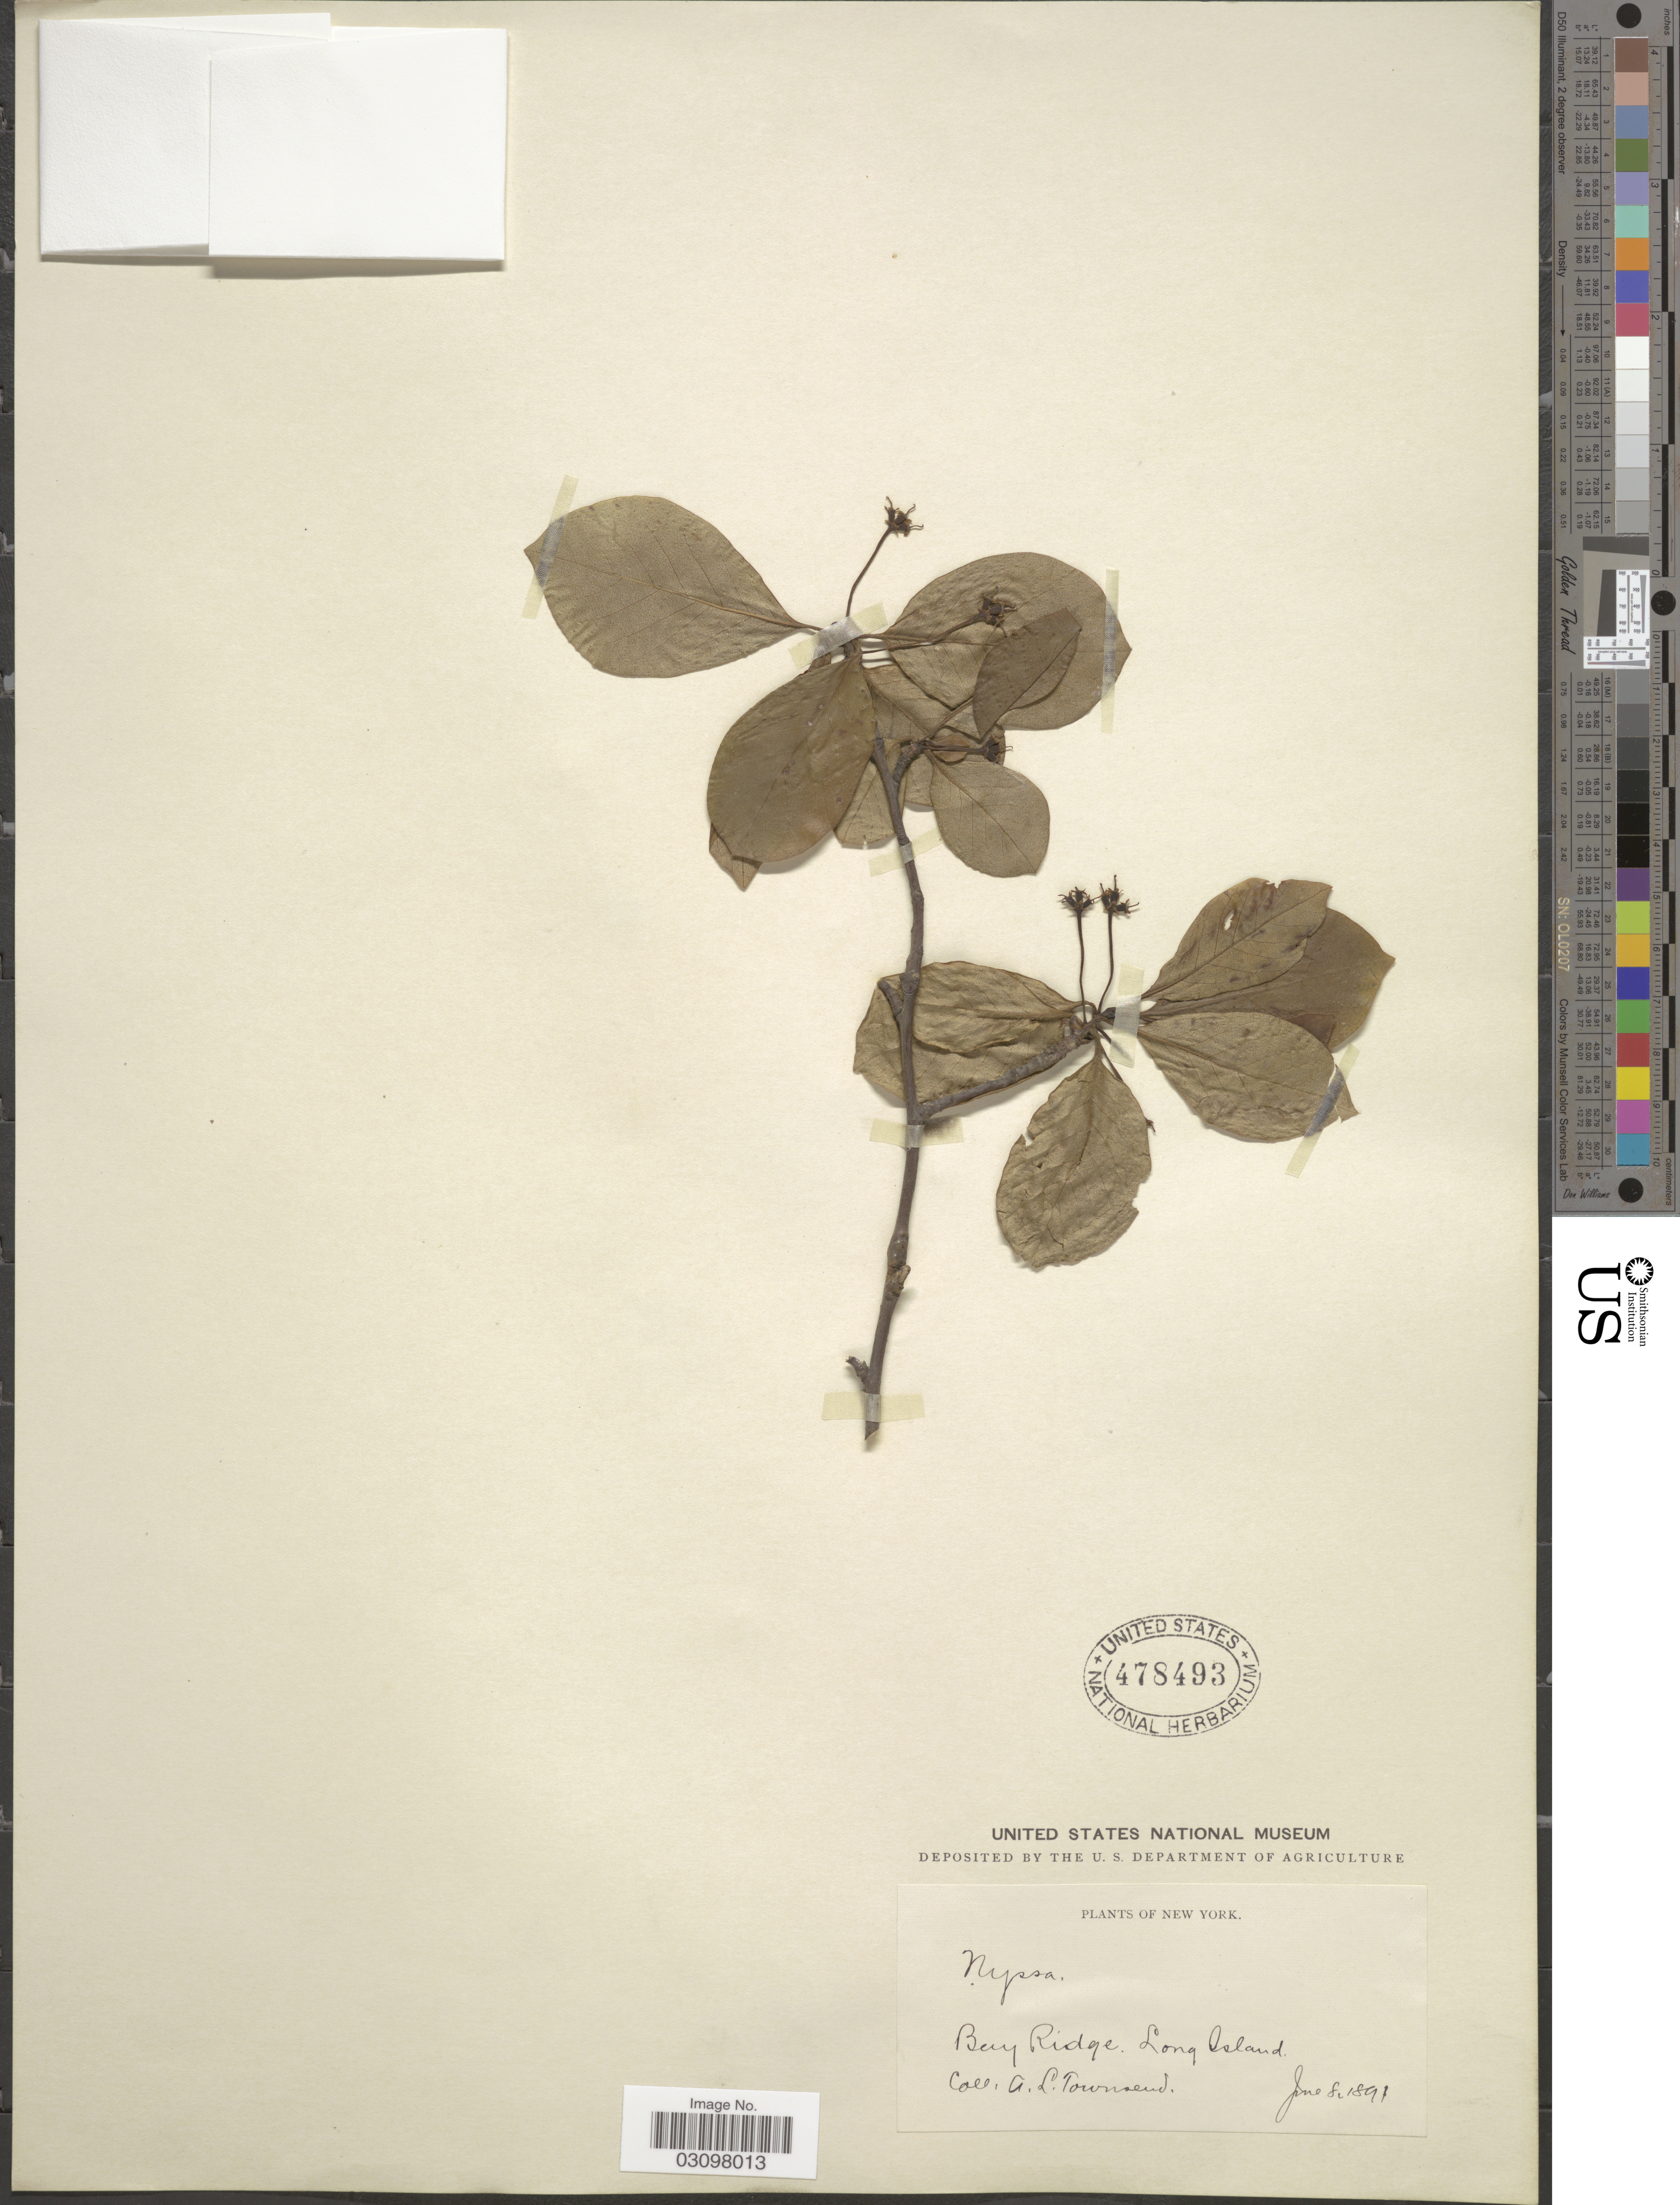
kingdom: Plantae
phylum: Tracheophyta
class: Magnoliopsida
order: Cornales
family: Nyssaceae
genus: Nyssa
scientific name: Nyssa sylvatica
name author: Marshall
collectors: A. Townsend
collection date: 1891-06-08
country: United States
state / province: New York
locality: Bay Ridge, Long Island.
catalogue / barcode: US 478493